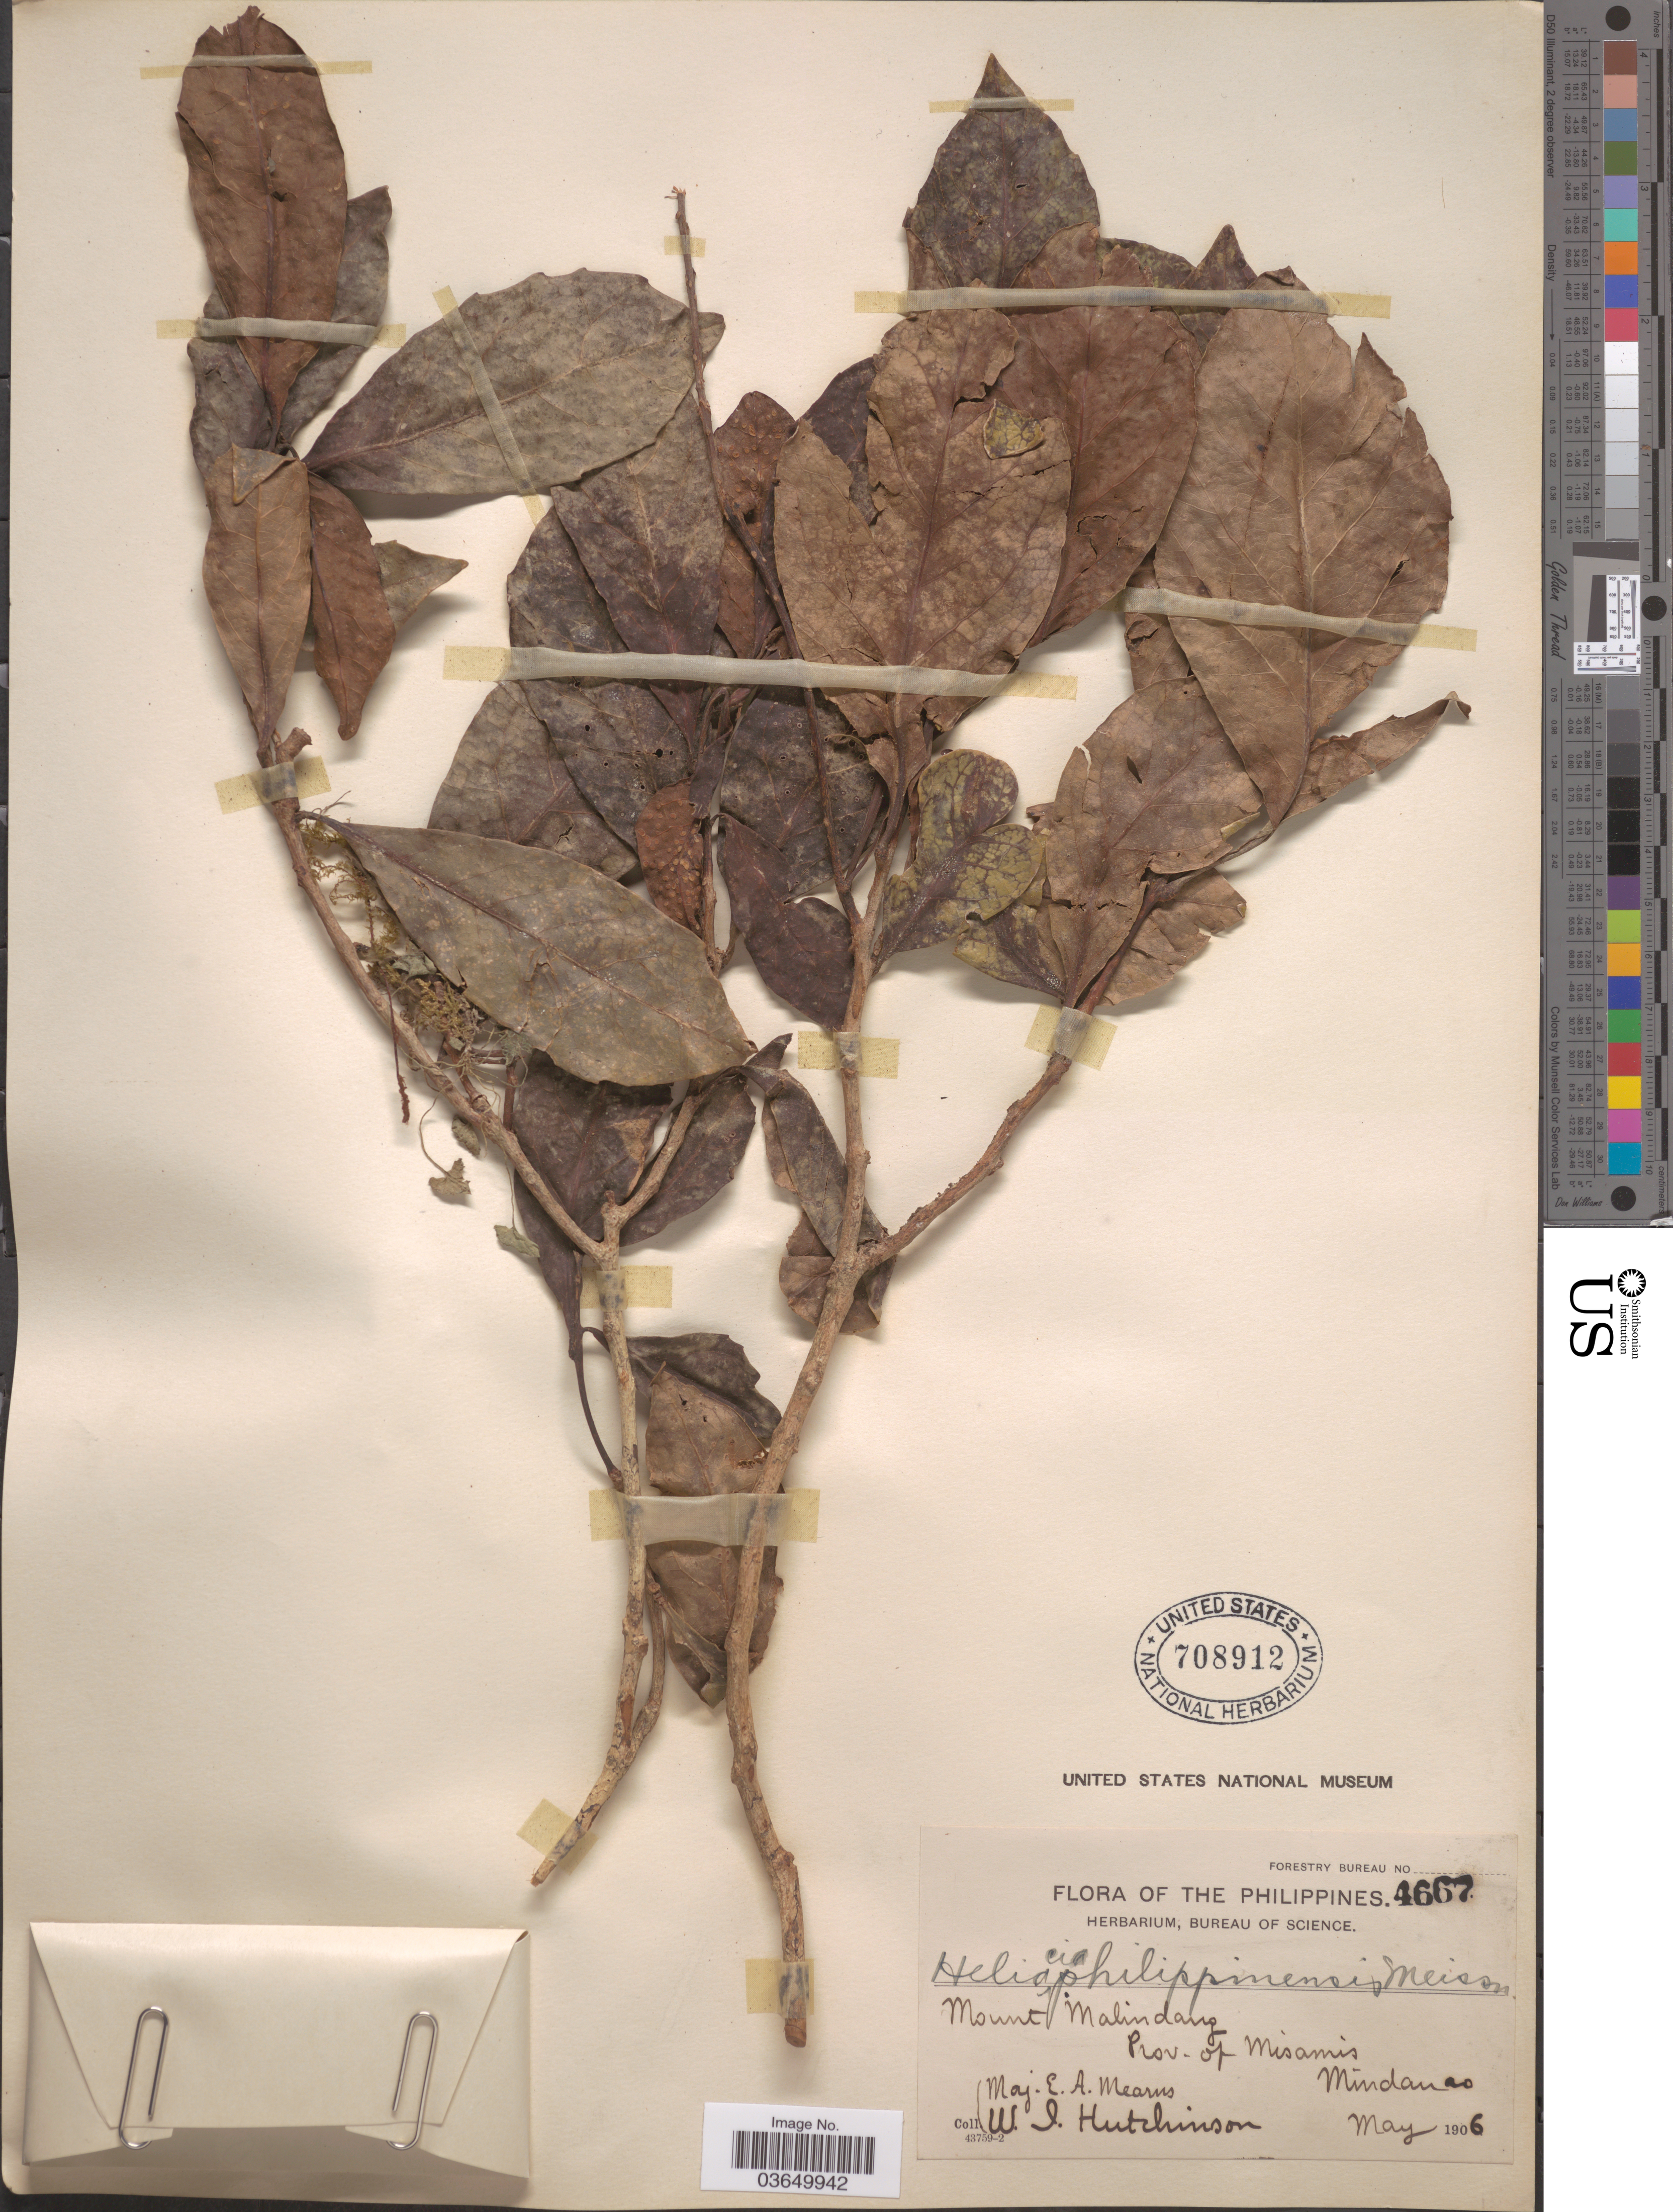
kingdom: Plantae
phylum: Tracheophyta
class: Magnoliopsida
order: Proteales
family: Proteaceae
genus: Helicia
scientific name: Helicia cumingiana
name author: C. Presl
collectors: E. A. Mearns & W. I. Hutchinson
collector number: Forestry Bureau 4667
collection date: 1906-05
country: Philippines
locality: Mount Malindang. Prov. of Misamis. Mindanao.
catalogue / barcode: US 708912